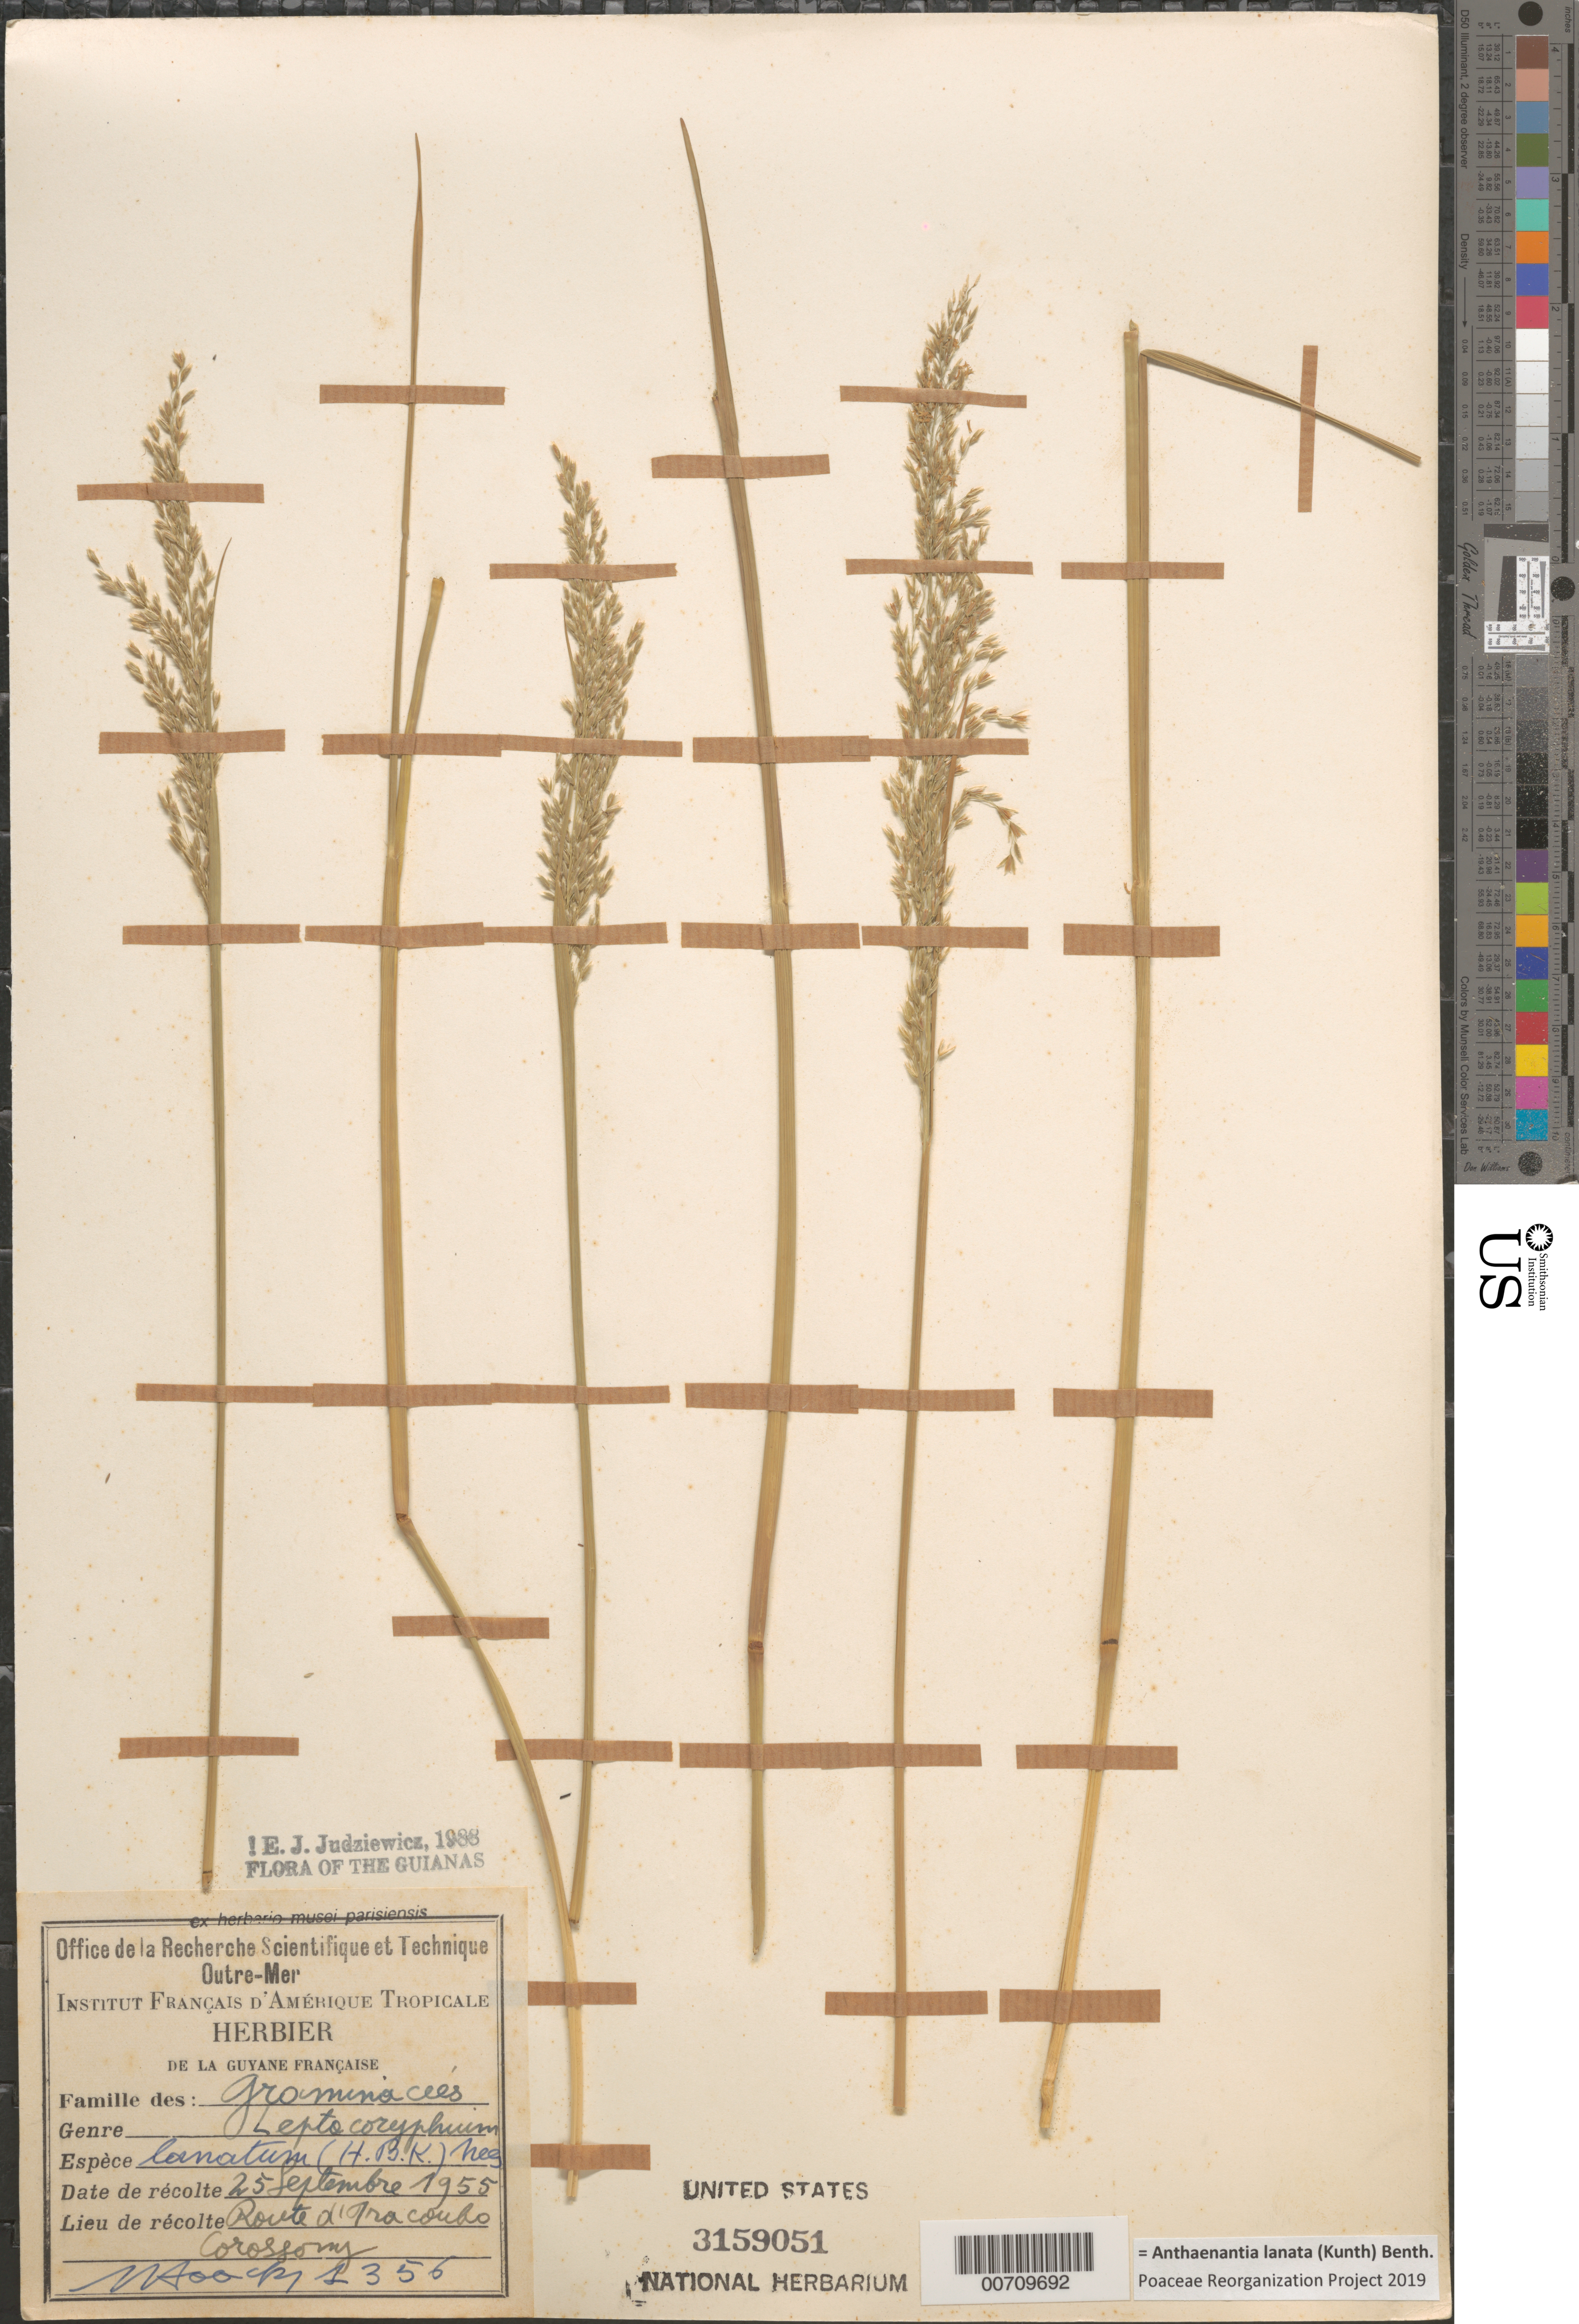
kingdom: Plantae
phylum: Tracheophyta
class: Liliopsida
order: Poales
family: Poaceae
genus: Anthaenantia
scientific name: Anthaenantia lanata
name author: (Kunth) Benth.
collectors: J. Hoock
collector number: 1356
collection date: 1955-09-25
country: French Guiana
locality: Route d'Iracoubo. Corossony.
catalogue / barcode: US 3159051